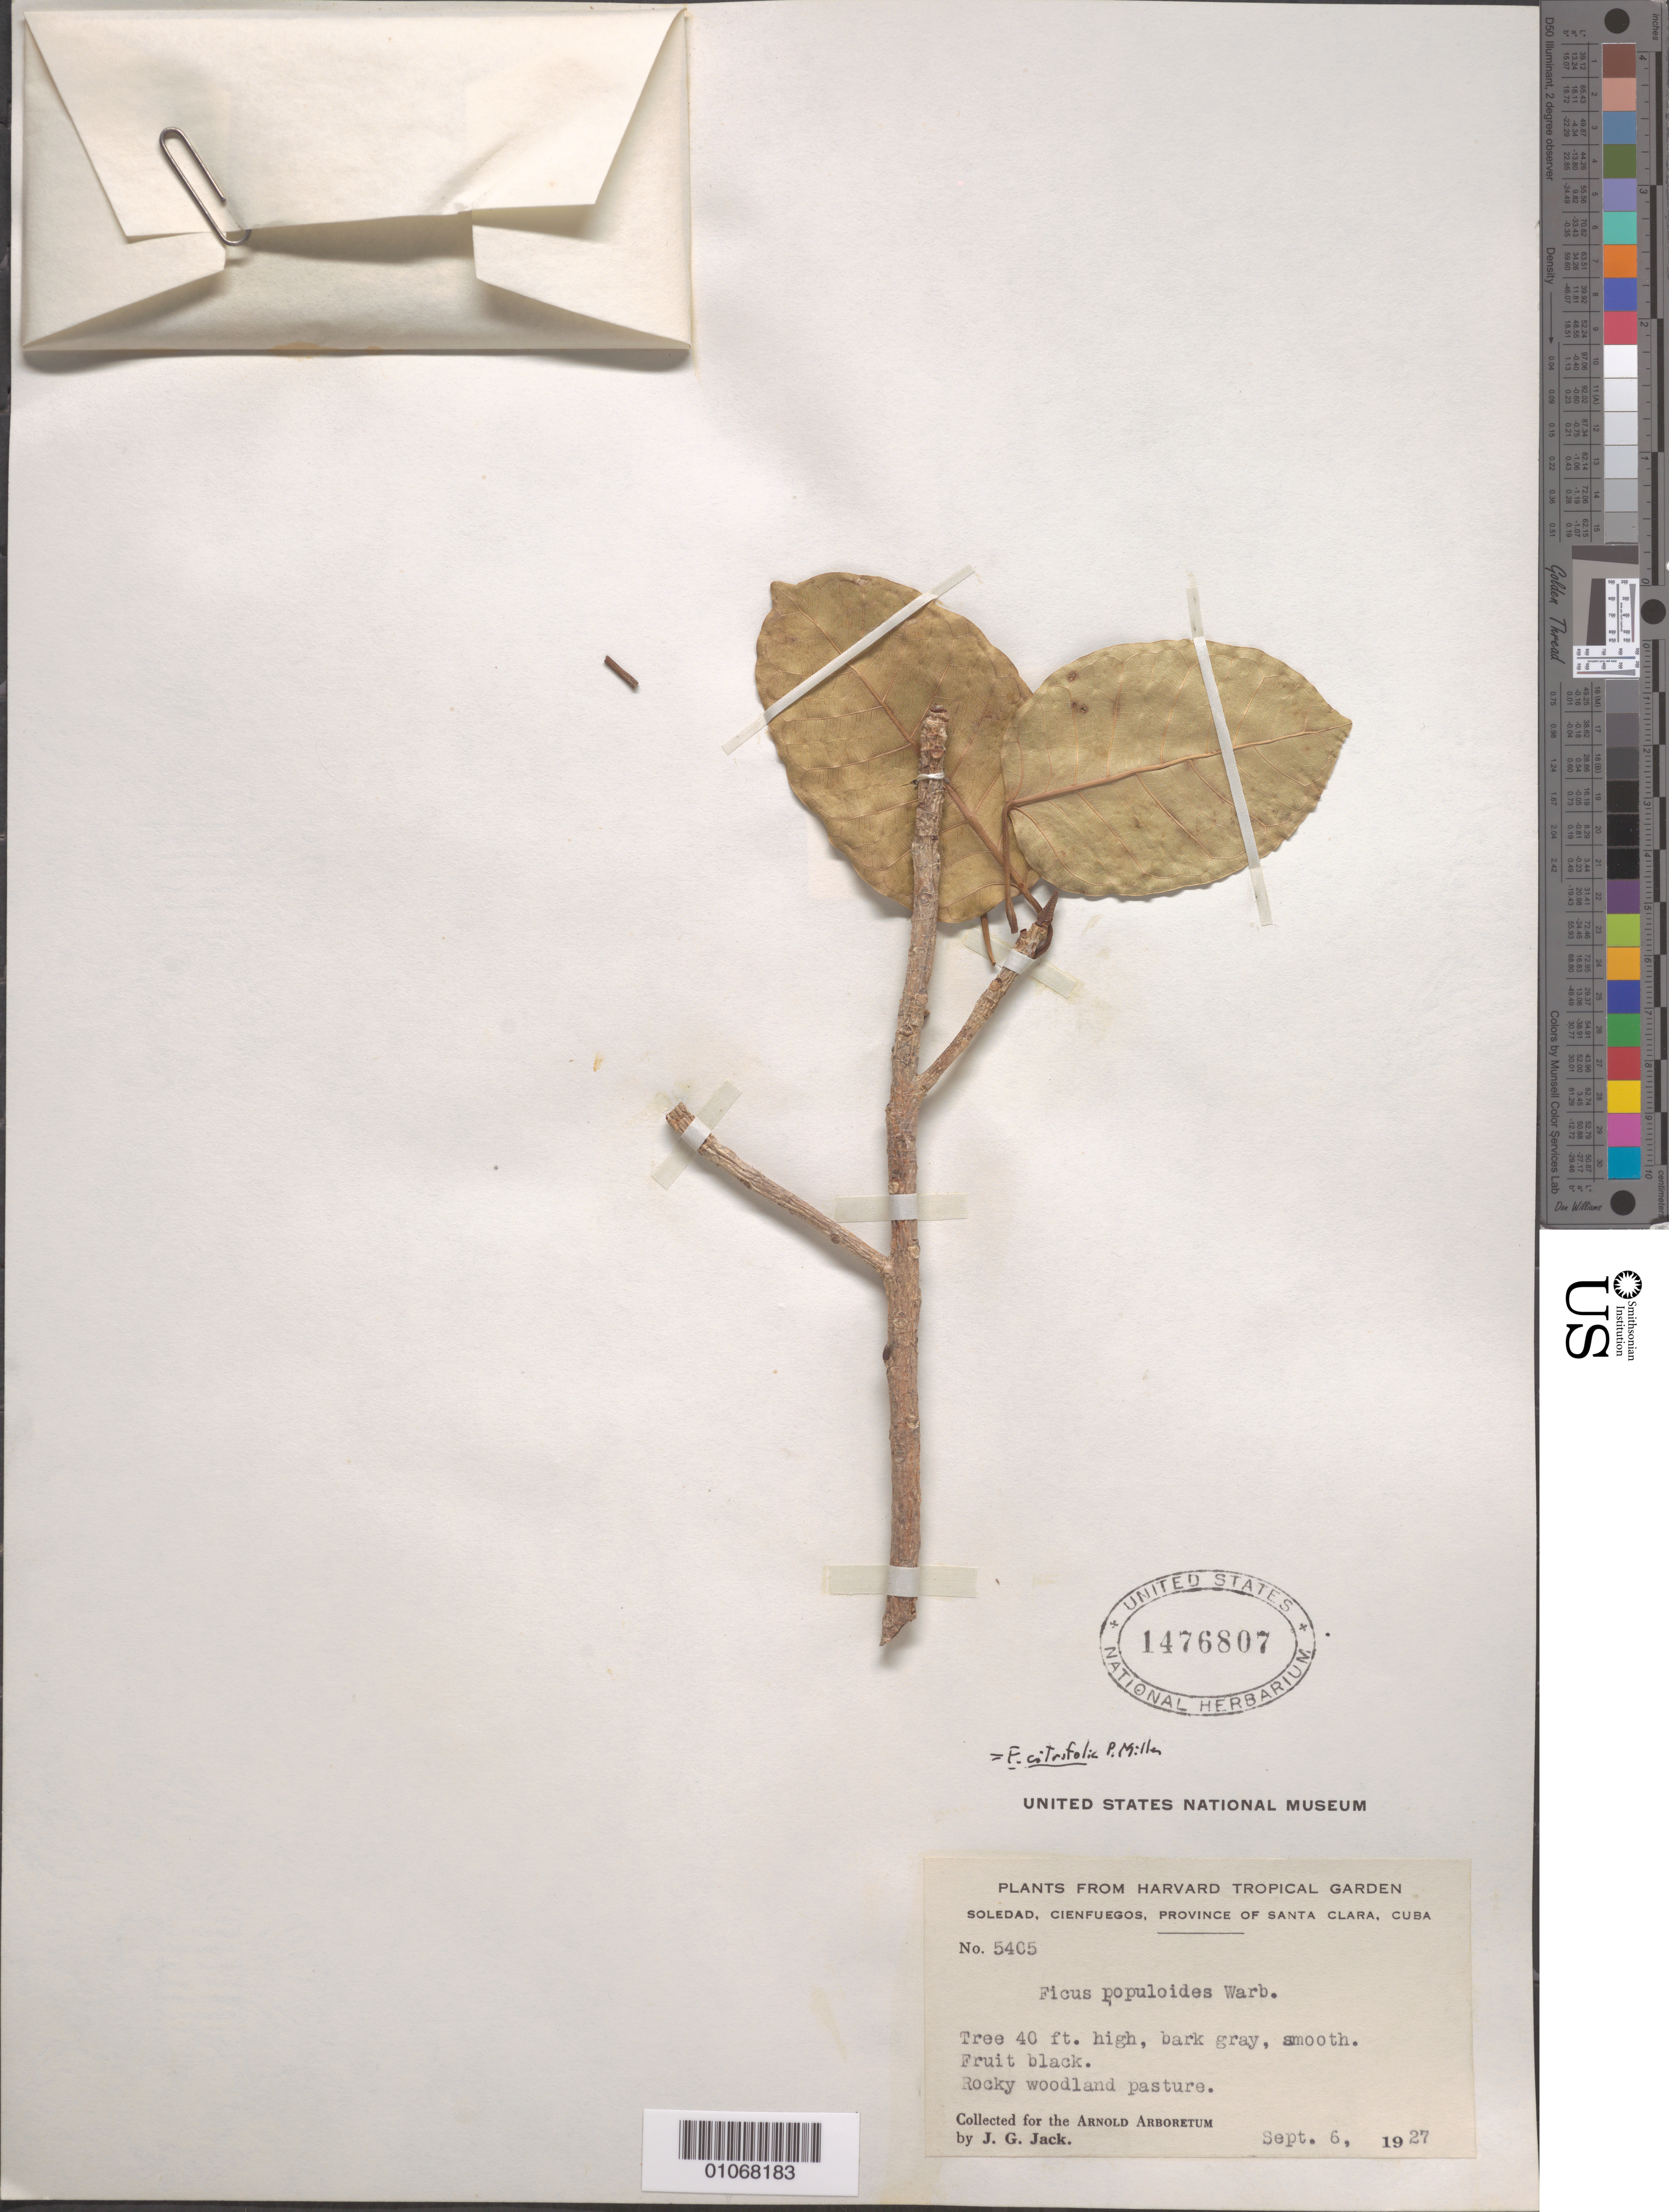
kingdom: Plantae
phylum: Tracheophyta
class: Magnoliopsida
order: Rosales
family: Moraceae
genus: Ficus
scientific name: Ficus citrifolia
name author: Mill.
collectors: J. G. Jack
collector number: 5405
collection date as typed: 06 Sep 1927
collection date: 1927-09-06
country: Cuba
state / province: Cienfuegos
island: Cuba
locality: Soledad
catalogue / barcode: US 1476807